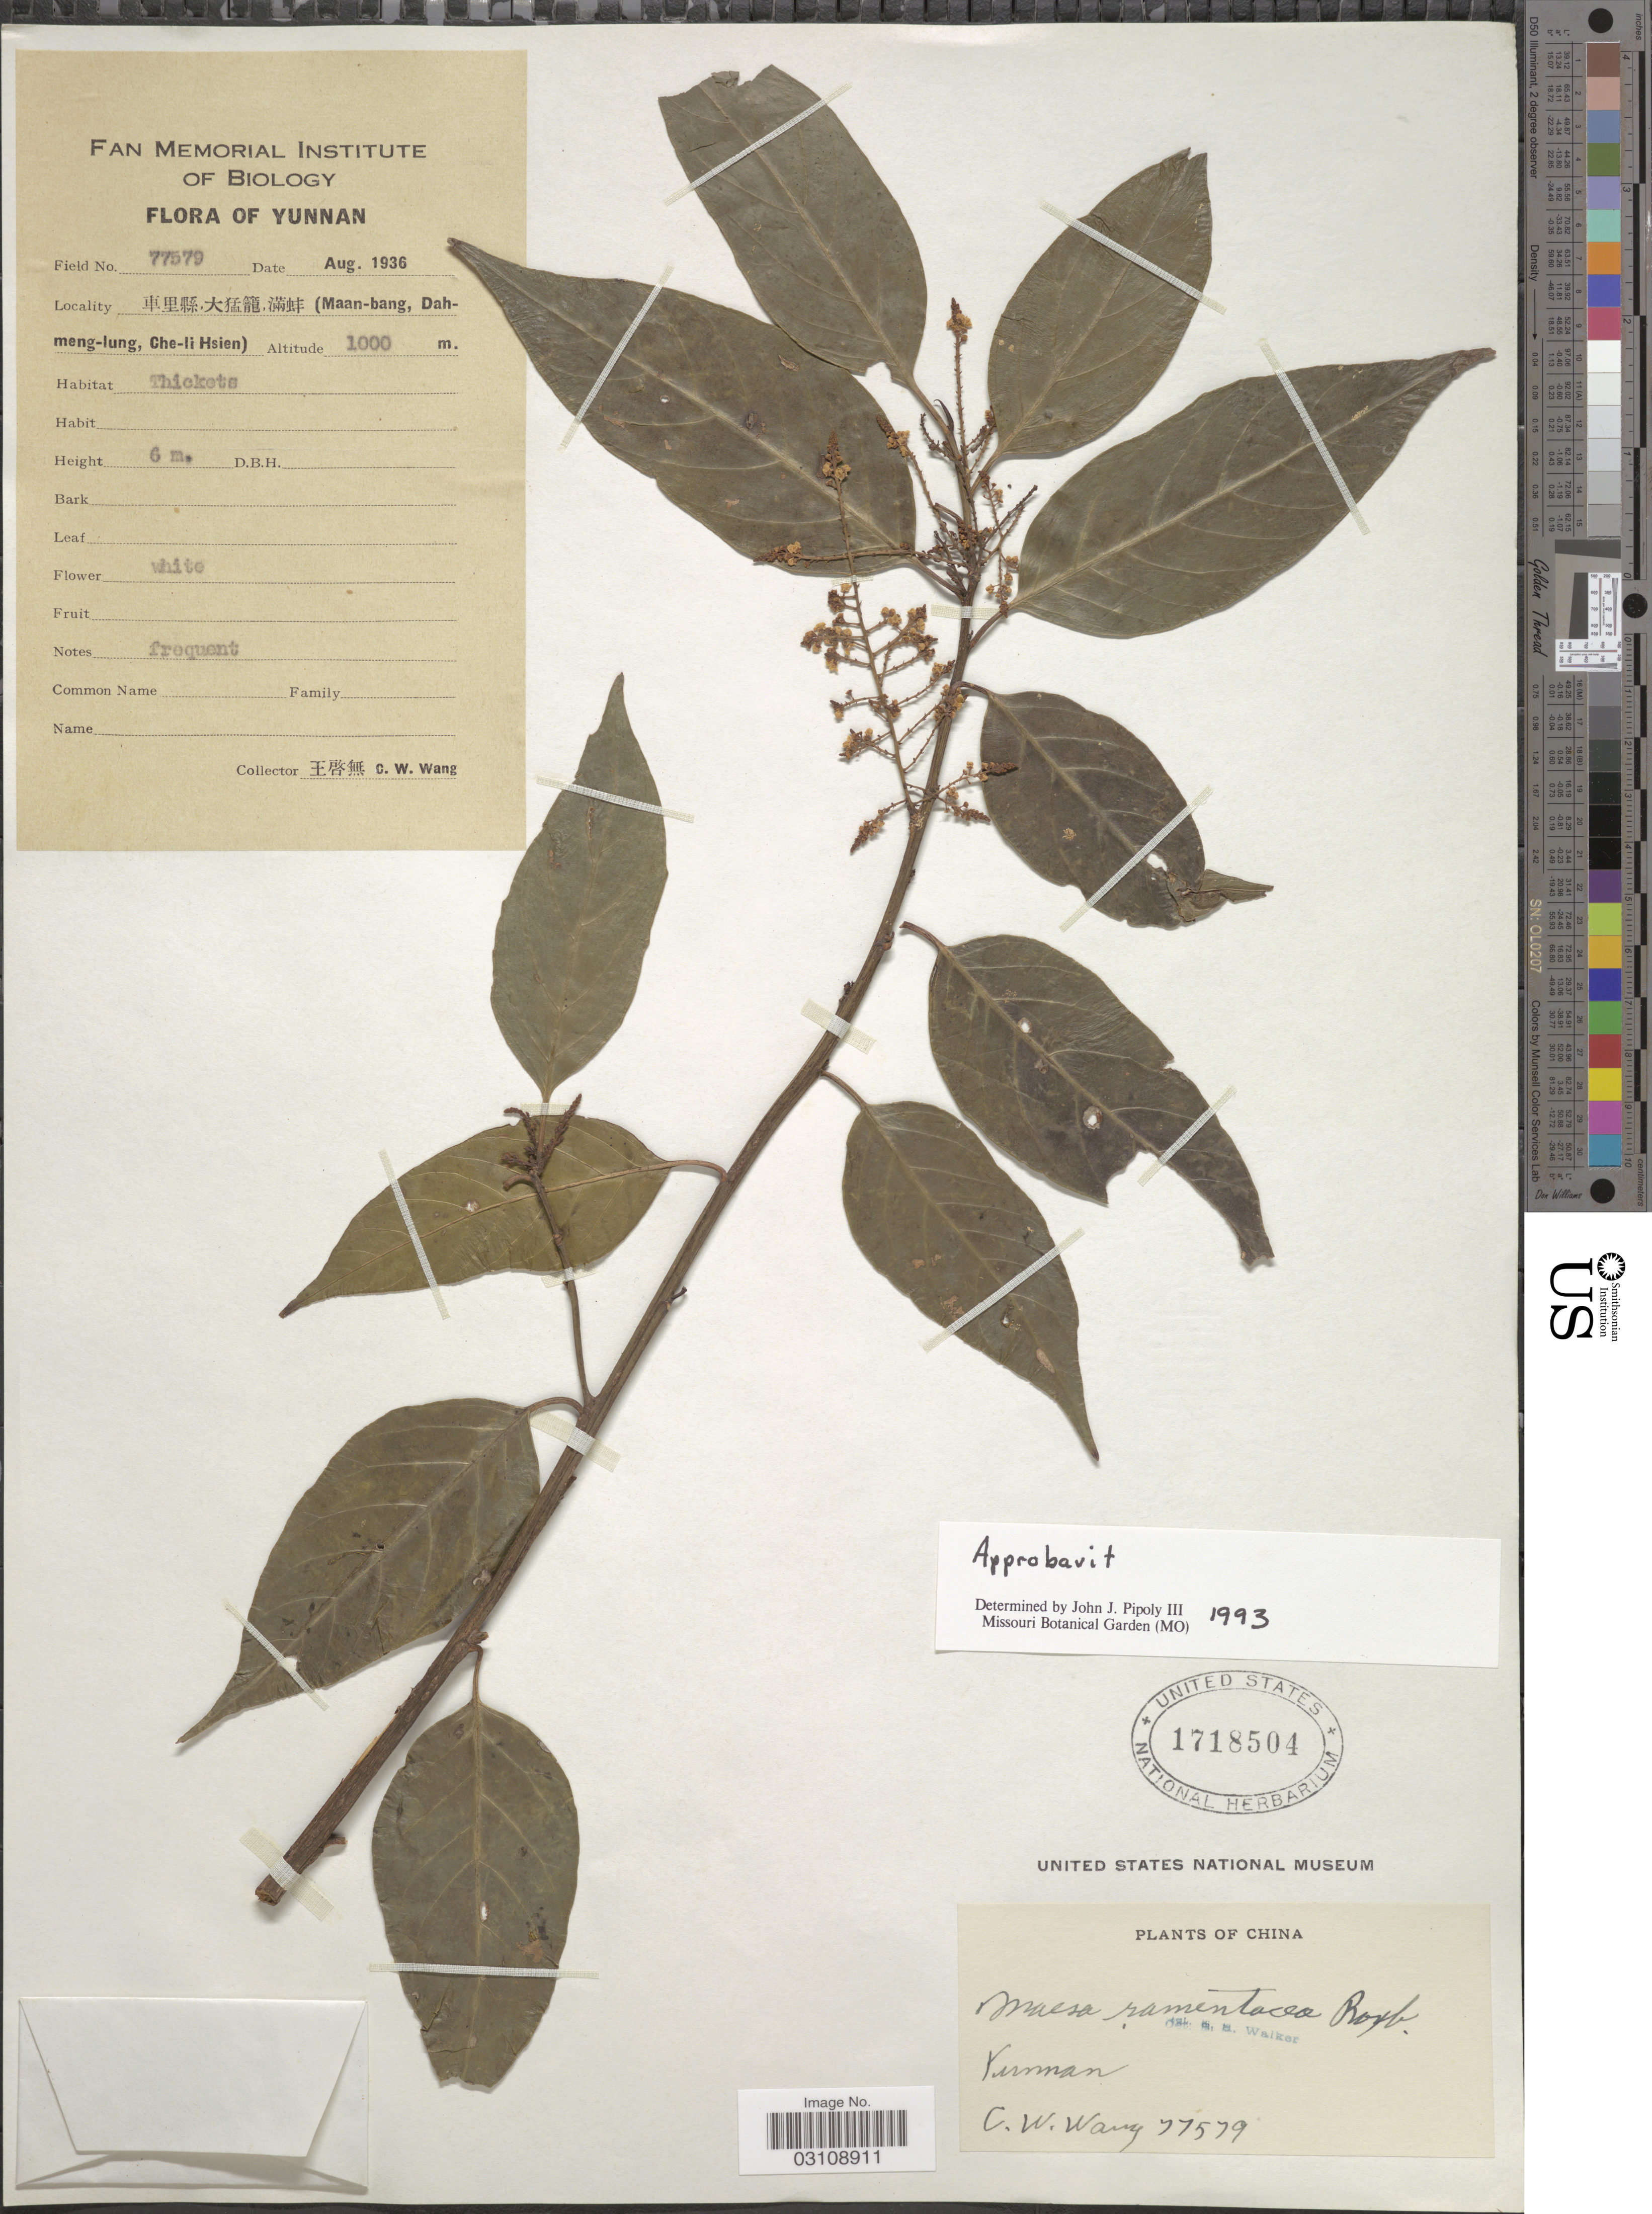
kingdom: Plantae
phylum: Tracheophyta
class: Magnoliopsida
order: Ericales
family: Primulaceae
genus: Maesa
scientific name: Maesa ramentacea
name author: (Roxb.) A. DC.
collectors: C. W. Wang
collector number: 77579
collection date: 1936-08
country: China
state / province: Yunnan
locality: (Maan-bang, Dah-meng-lung, Che-li Hsien).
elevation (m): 1000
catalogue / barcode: US 1718504